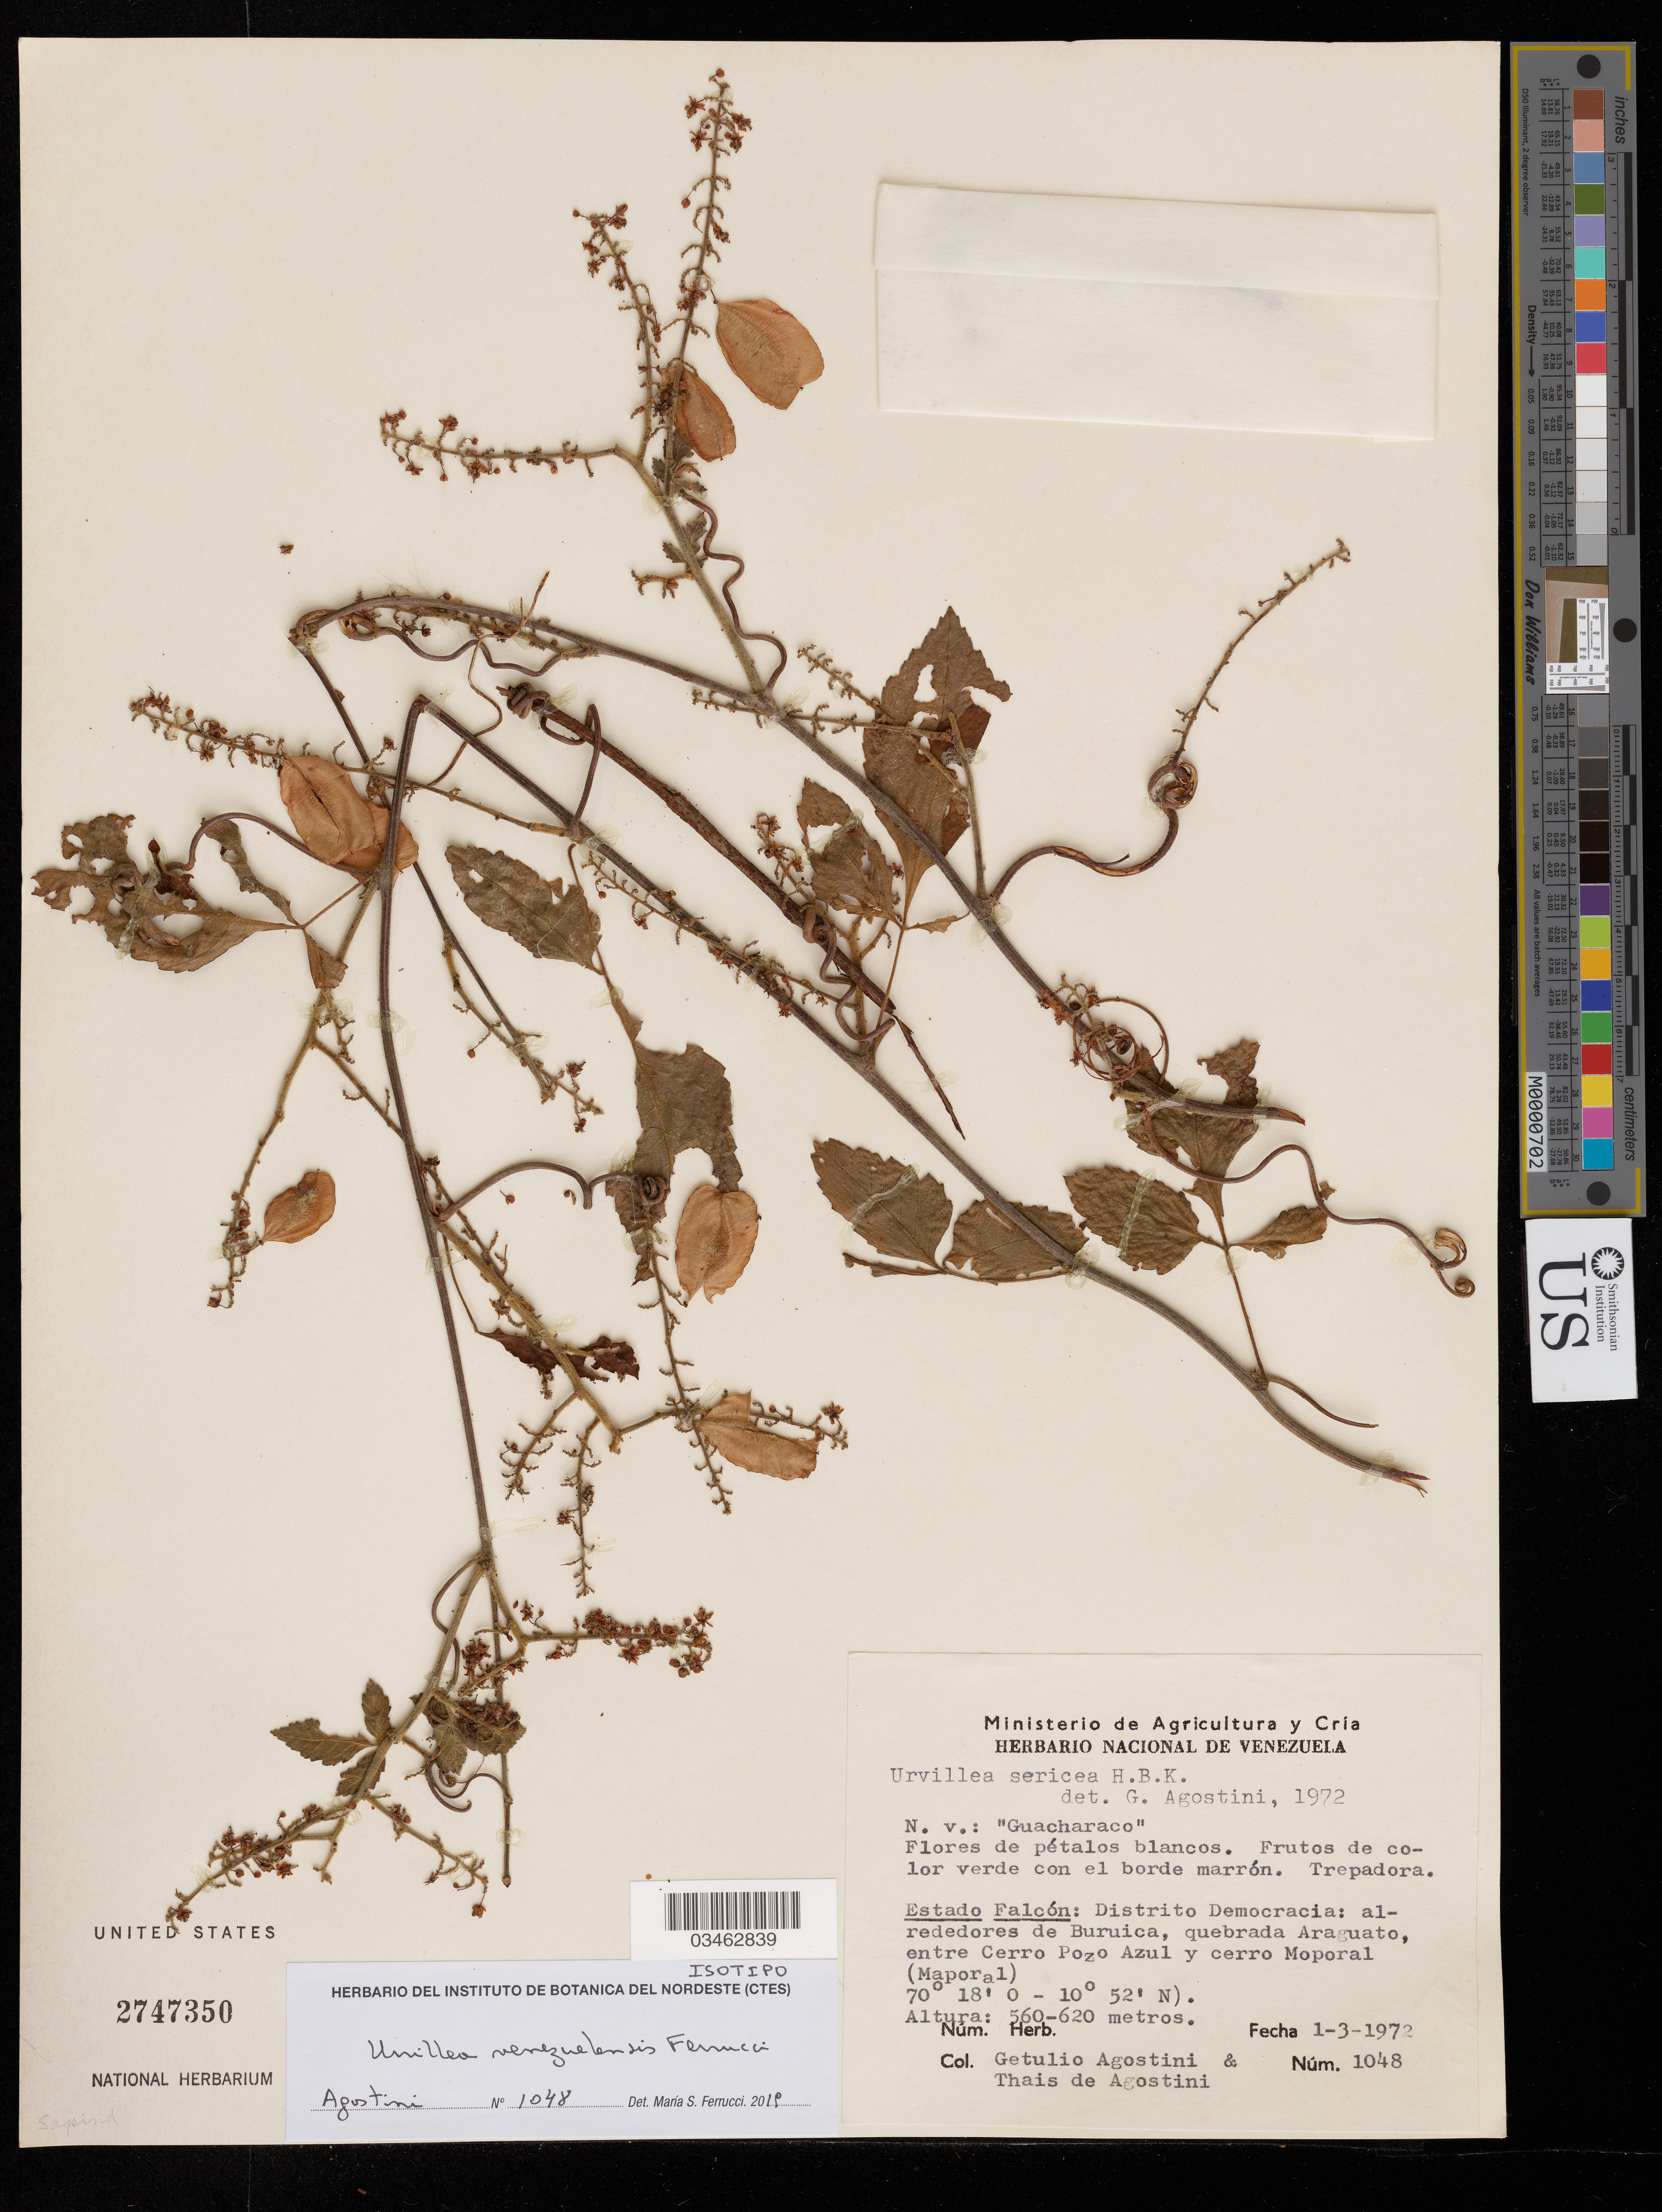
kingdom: Plantae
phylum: Tracheophyta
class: Magnoliopsida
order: Sapindales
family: Sapindaceae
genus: Urvillea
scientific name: Urvillea venezuelensis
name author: Ferrucci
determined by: Ferrucci, María S.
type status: Isotype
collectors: G. Agostini & T. Agostini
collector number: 1048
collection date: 1972-03-01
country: Venezuela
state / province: Falcón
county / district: Democracia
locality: Distrito Democracia, Alrededores de Buruica, quebrada Araguato, entre Cerro Pozo Azul y Cerro Moporal (Maporal).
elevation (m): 560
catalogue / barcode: US 2747350